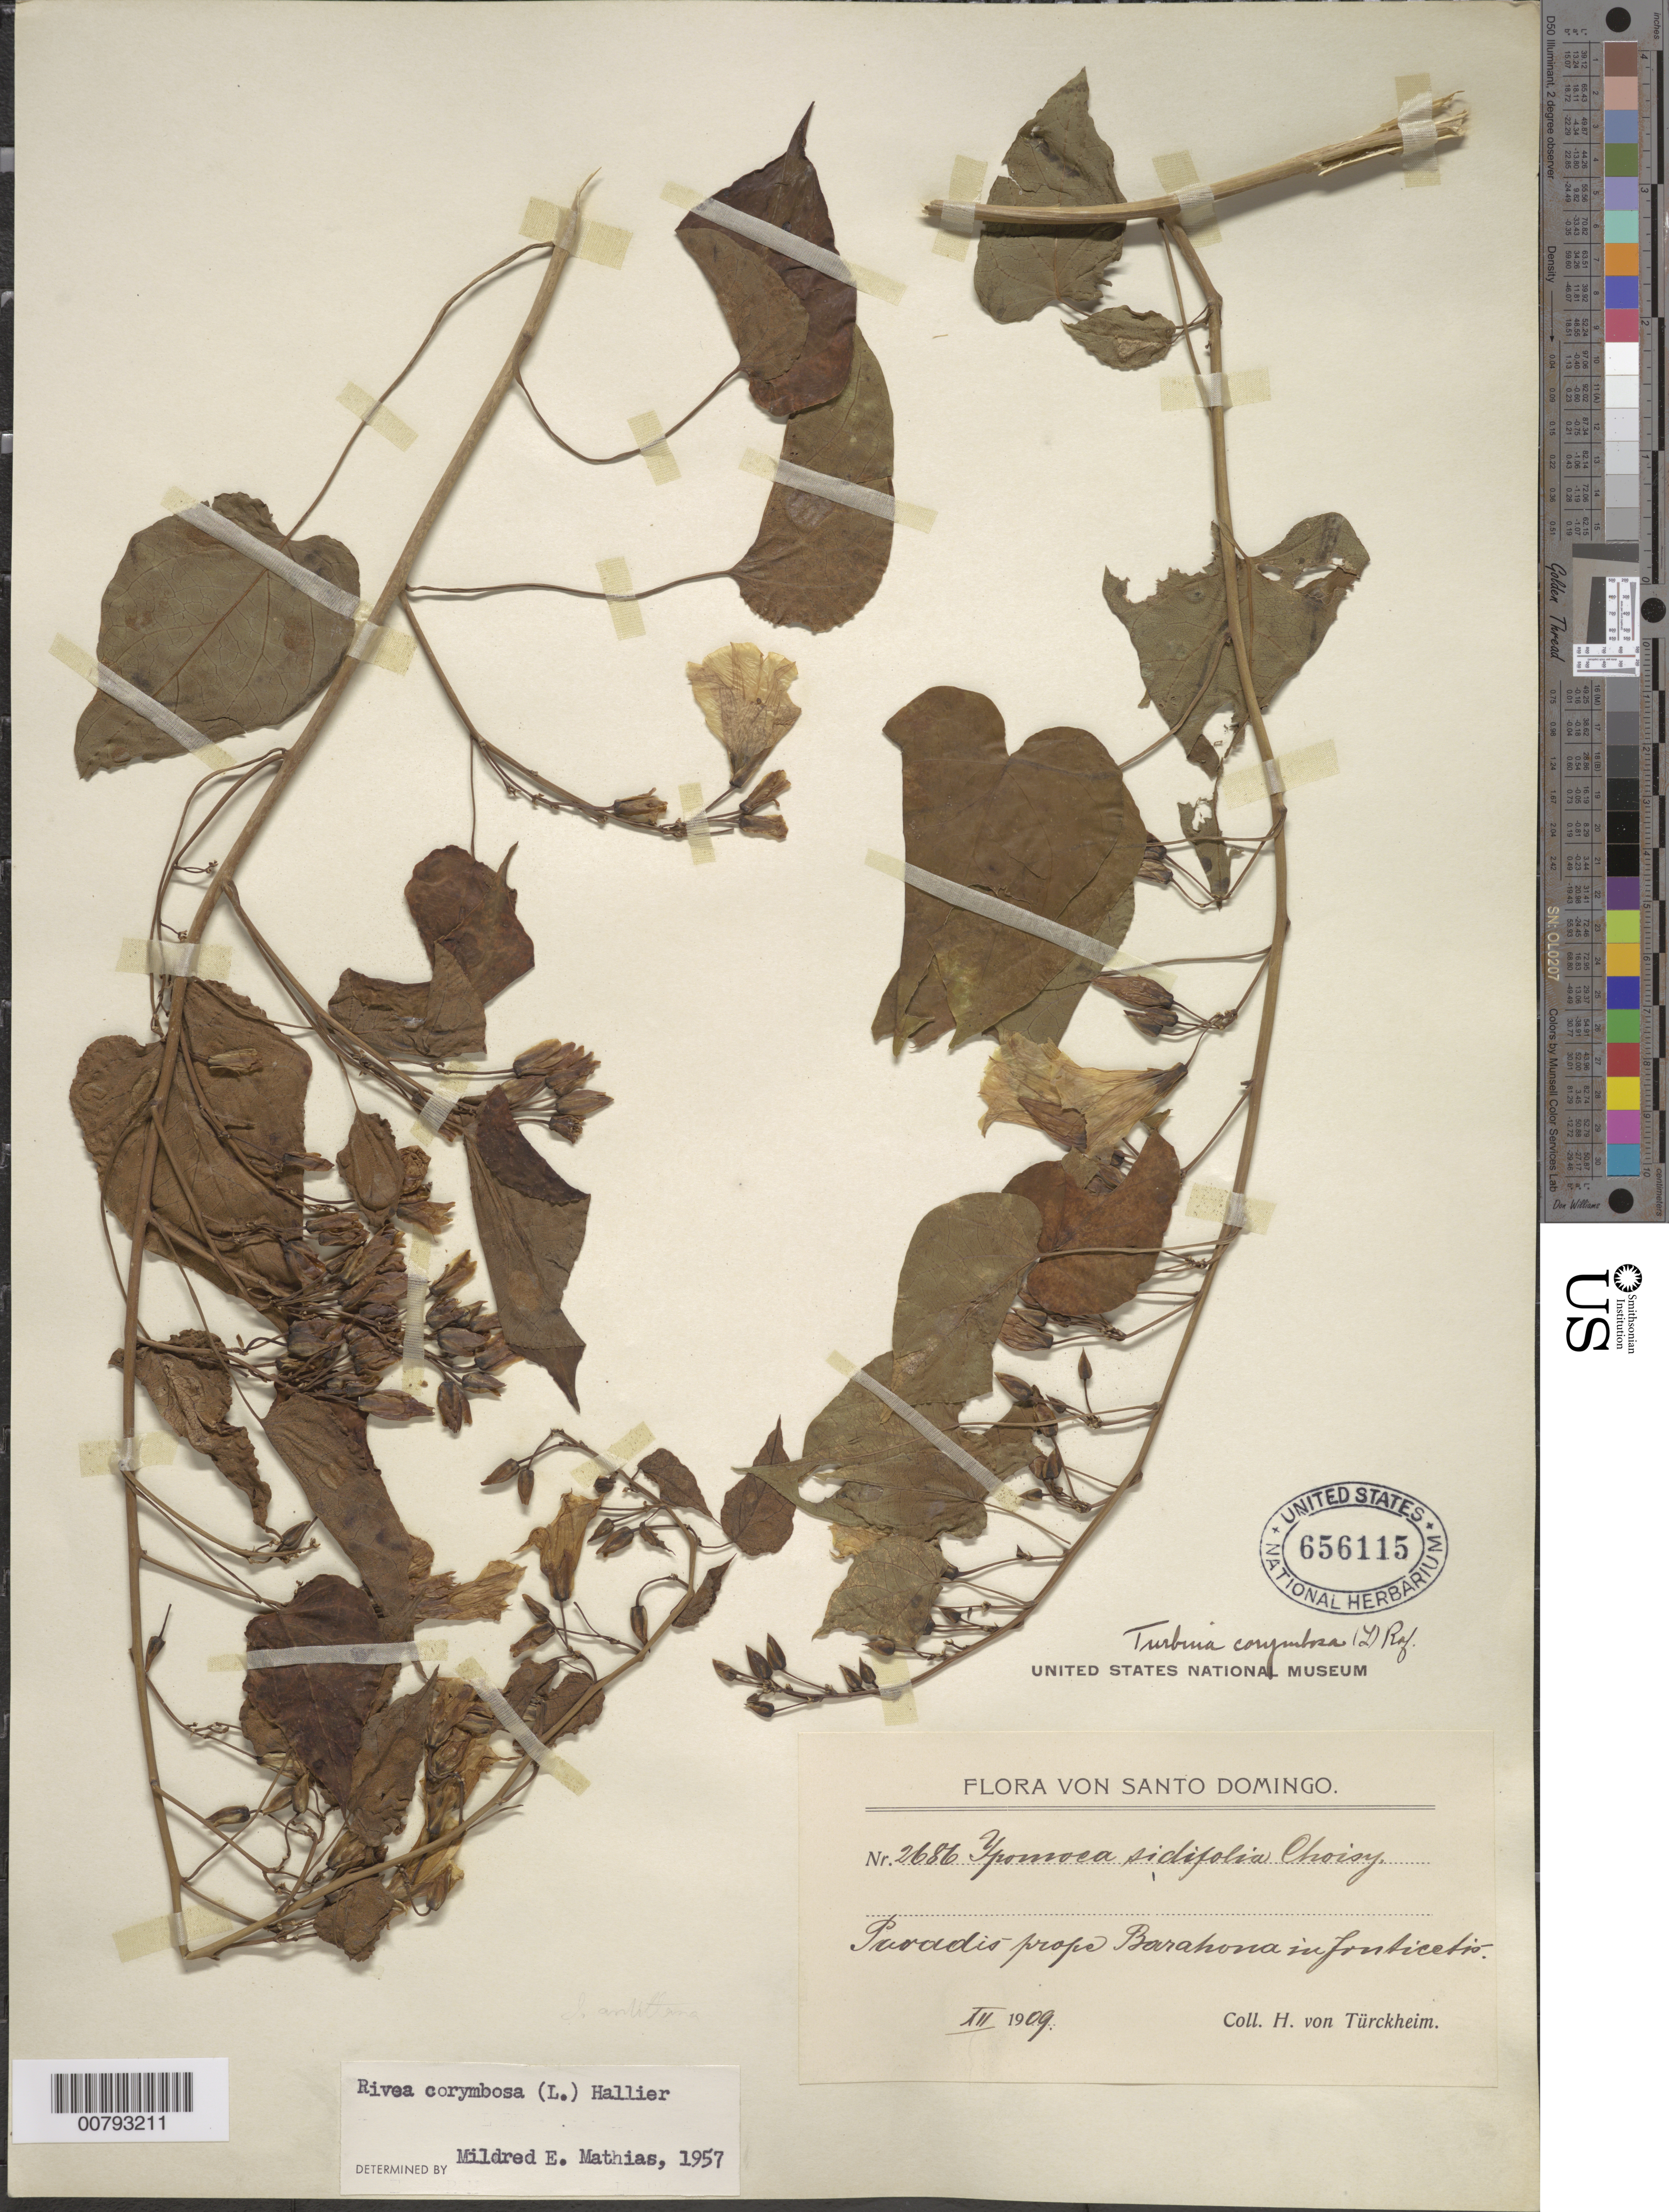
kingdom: Plantae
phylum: Tracheophyta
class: Magnoliopsida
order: Solanales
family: Convolvulaceae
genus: Turbina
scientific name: Turbina corymbosa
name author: (L.) Raf.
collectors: H. von Türckheim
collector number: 2686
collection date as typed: Dec 1909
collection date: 1909-12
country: Dominican Republic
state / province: Barahona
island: Hispaniola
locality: Paradis prope Barahona.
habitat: In fruticetis.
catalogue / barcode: US 656115